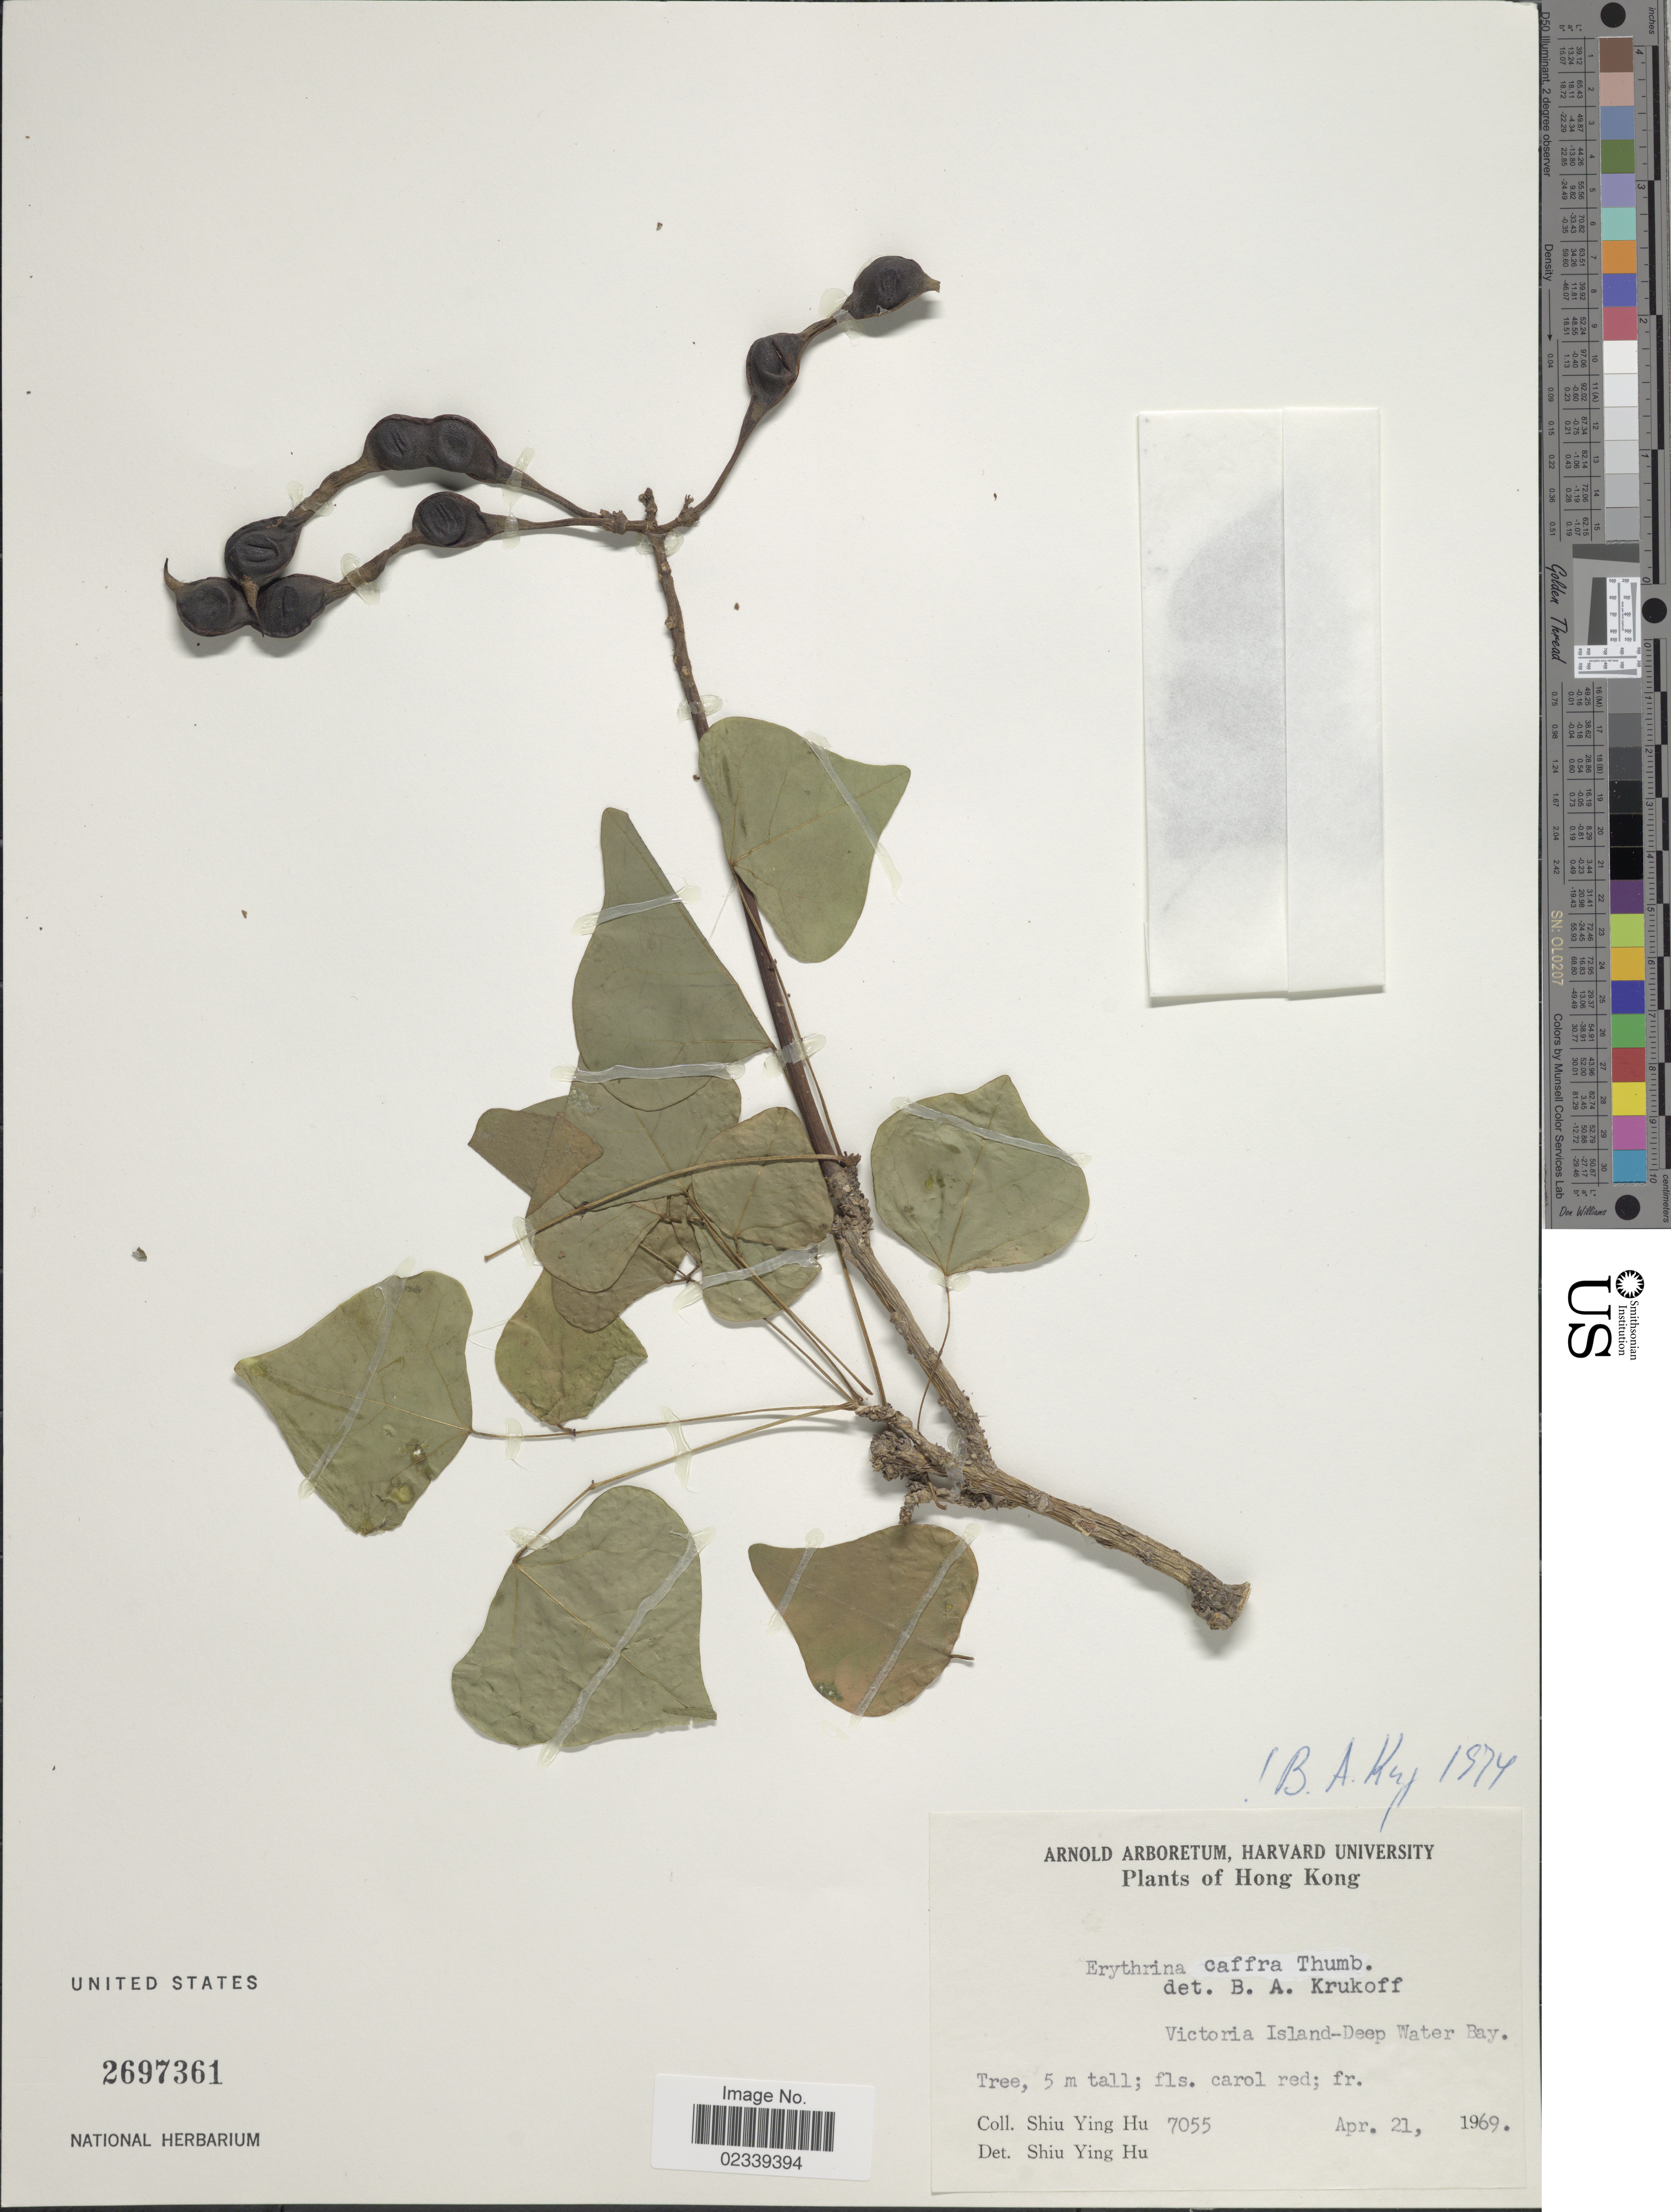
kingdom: Plantae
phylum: Tracheophyta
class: Magnoliopsida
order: Fabales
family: Fabaceae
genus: Erythrina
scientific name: Erythrina caffra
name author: Thunb.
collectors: S. Y. Hu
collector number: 7055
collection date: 1969-04-21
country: China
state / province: Hong Kong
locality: Victoria Island-Deep Water Bay.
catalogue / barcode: US 2697361